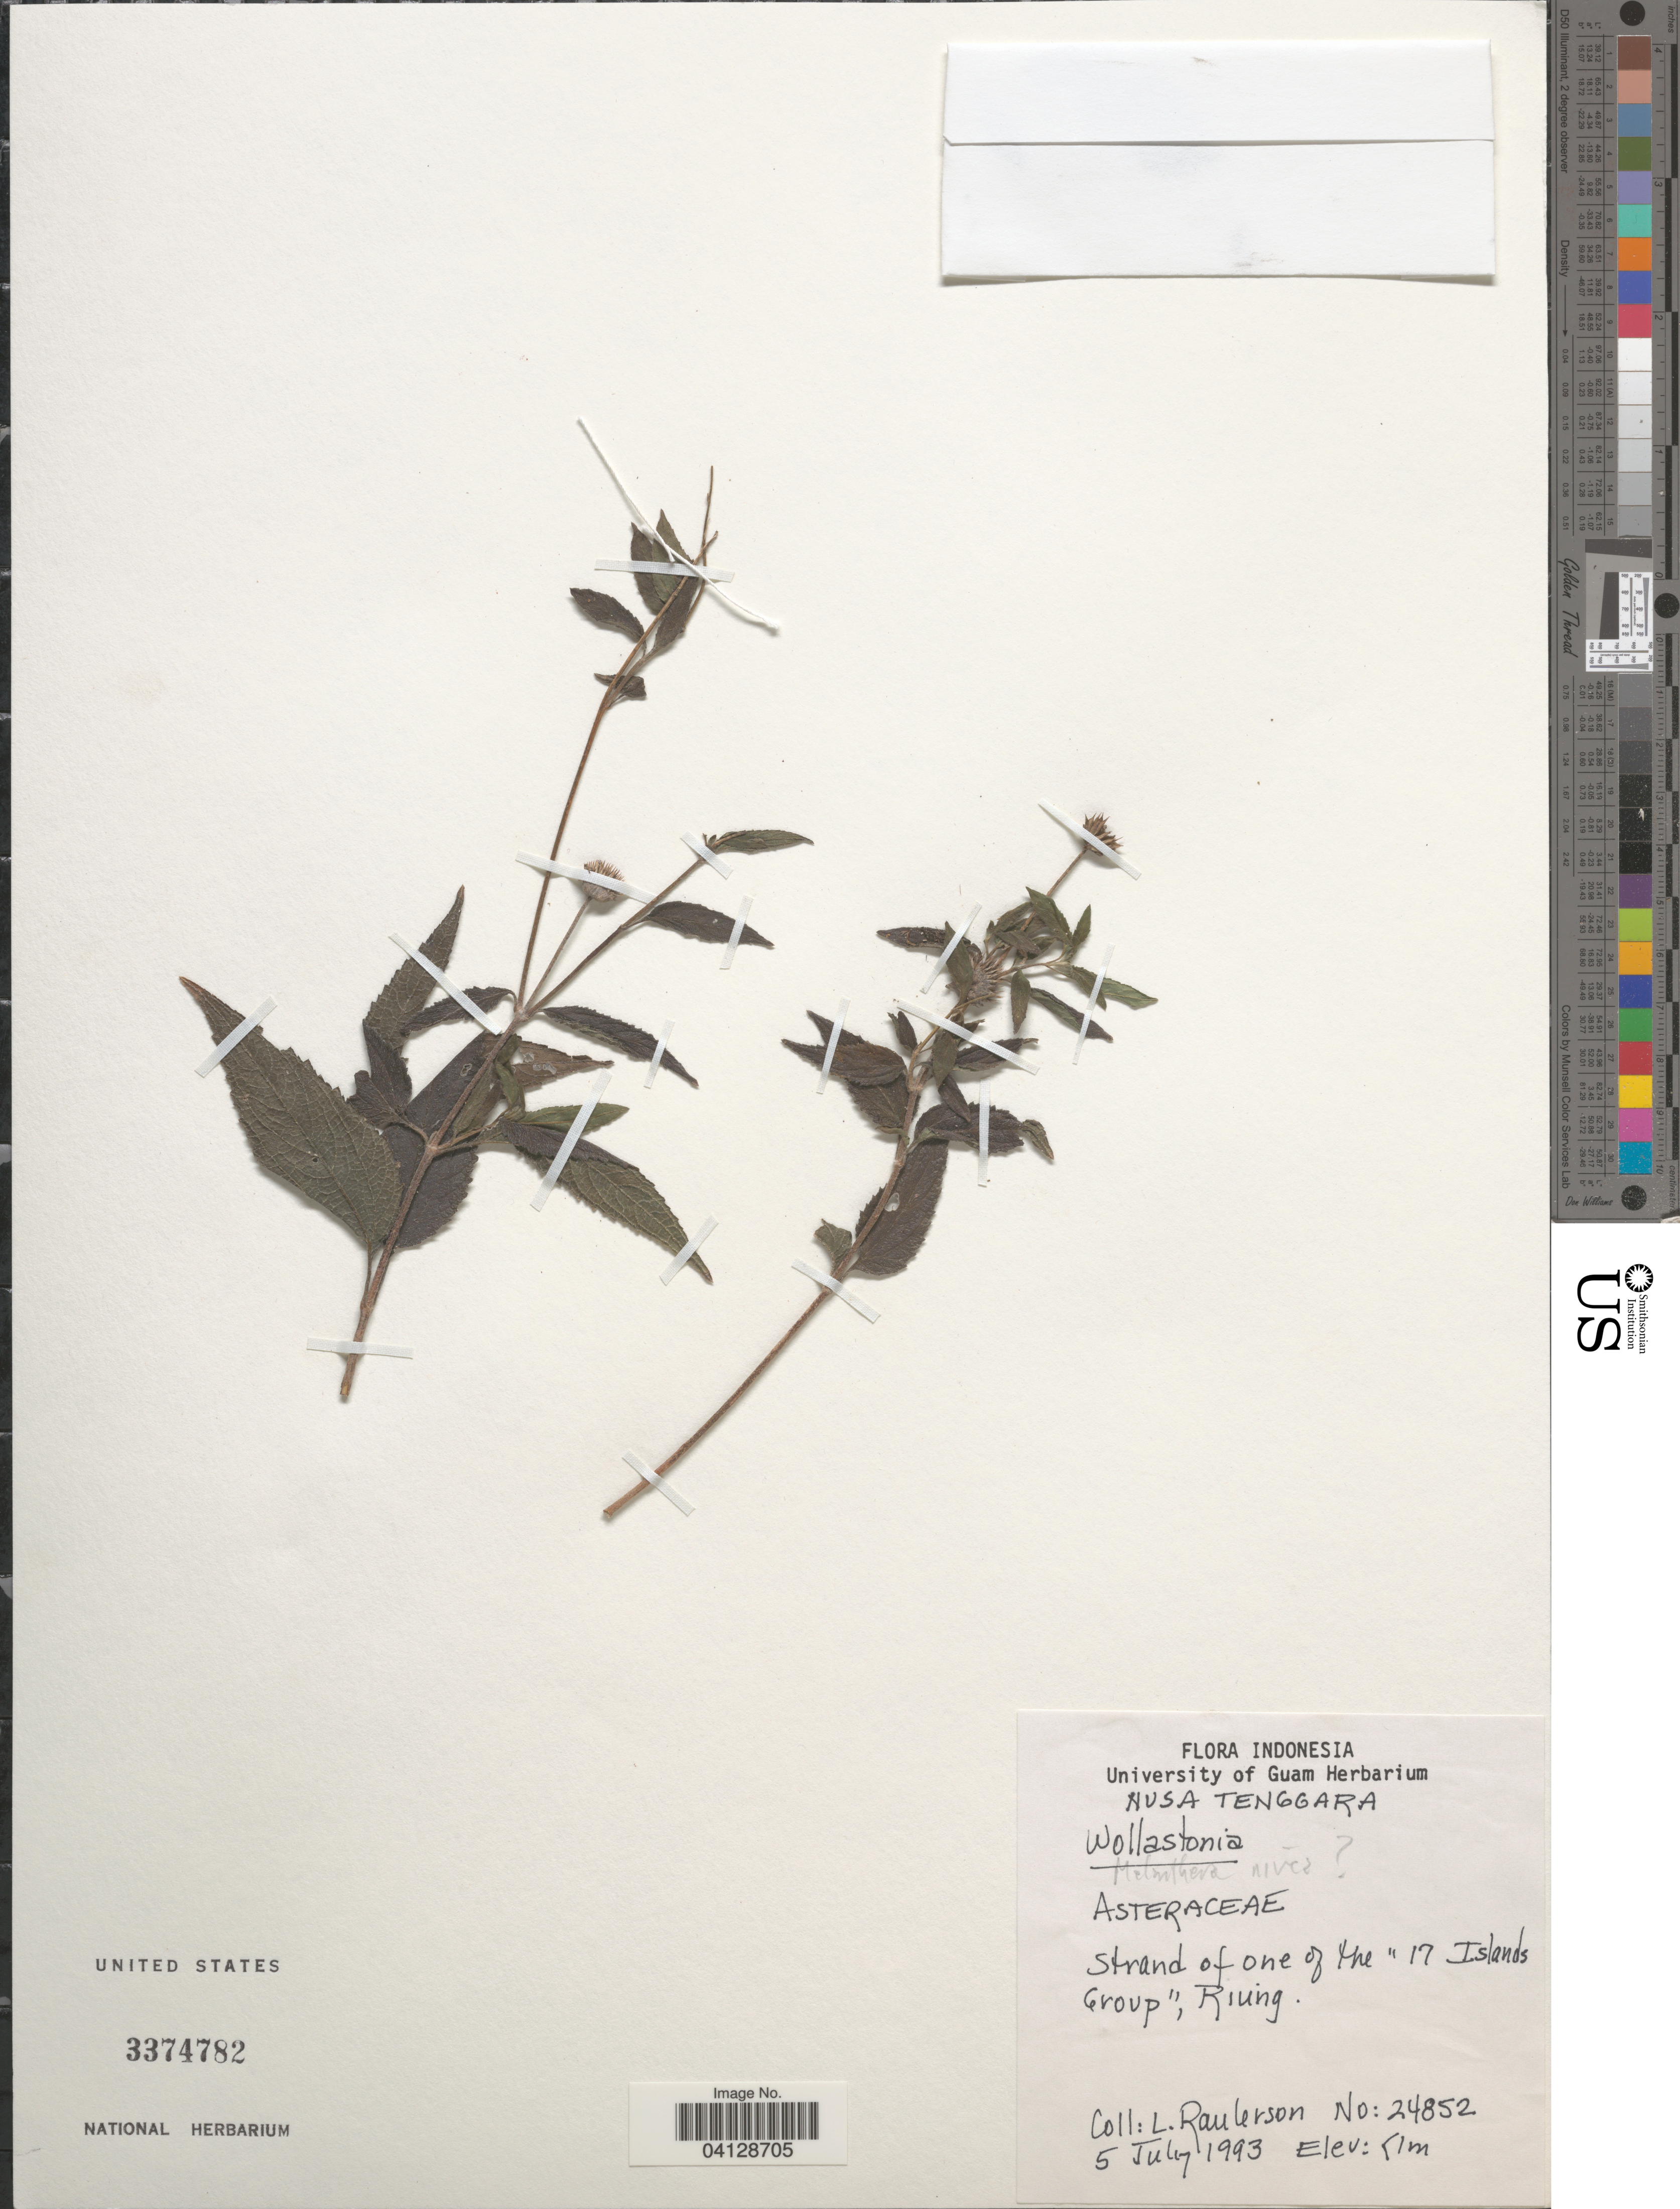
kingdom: Plantae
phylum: Tracheophyta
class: Magnoliopsida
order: Asterales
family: Asteraceae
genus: Wollastonia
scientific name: Wollastonia sp.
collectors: L. Raulerson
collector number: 24852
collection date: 1993-07-05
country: Indonesia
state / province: Nusa Tenggara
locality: Strand of one of the "17 Islands Group", Riung.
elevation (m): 1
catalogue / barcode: US 3374782